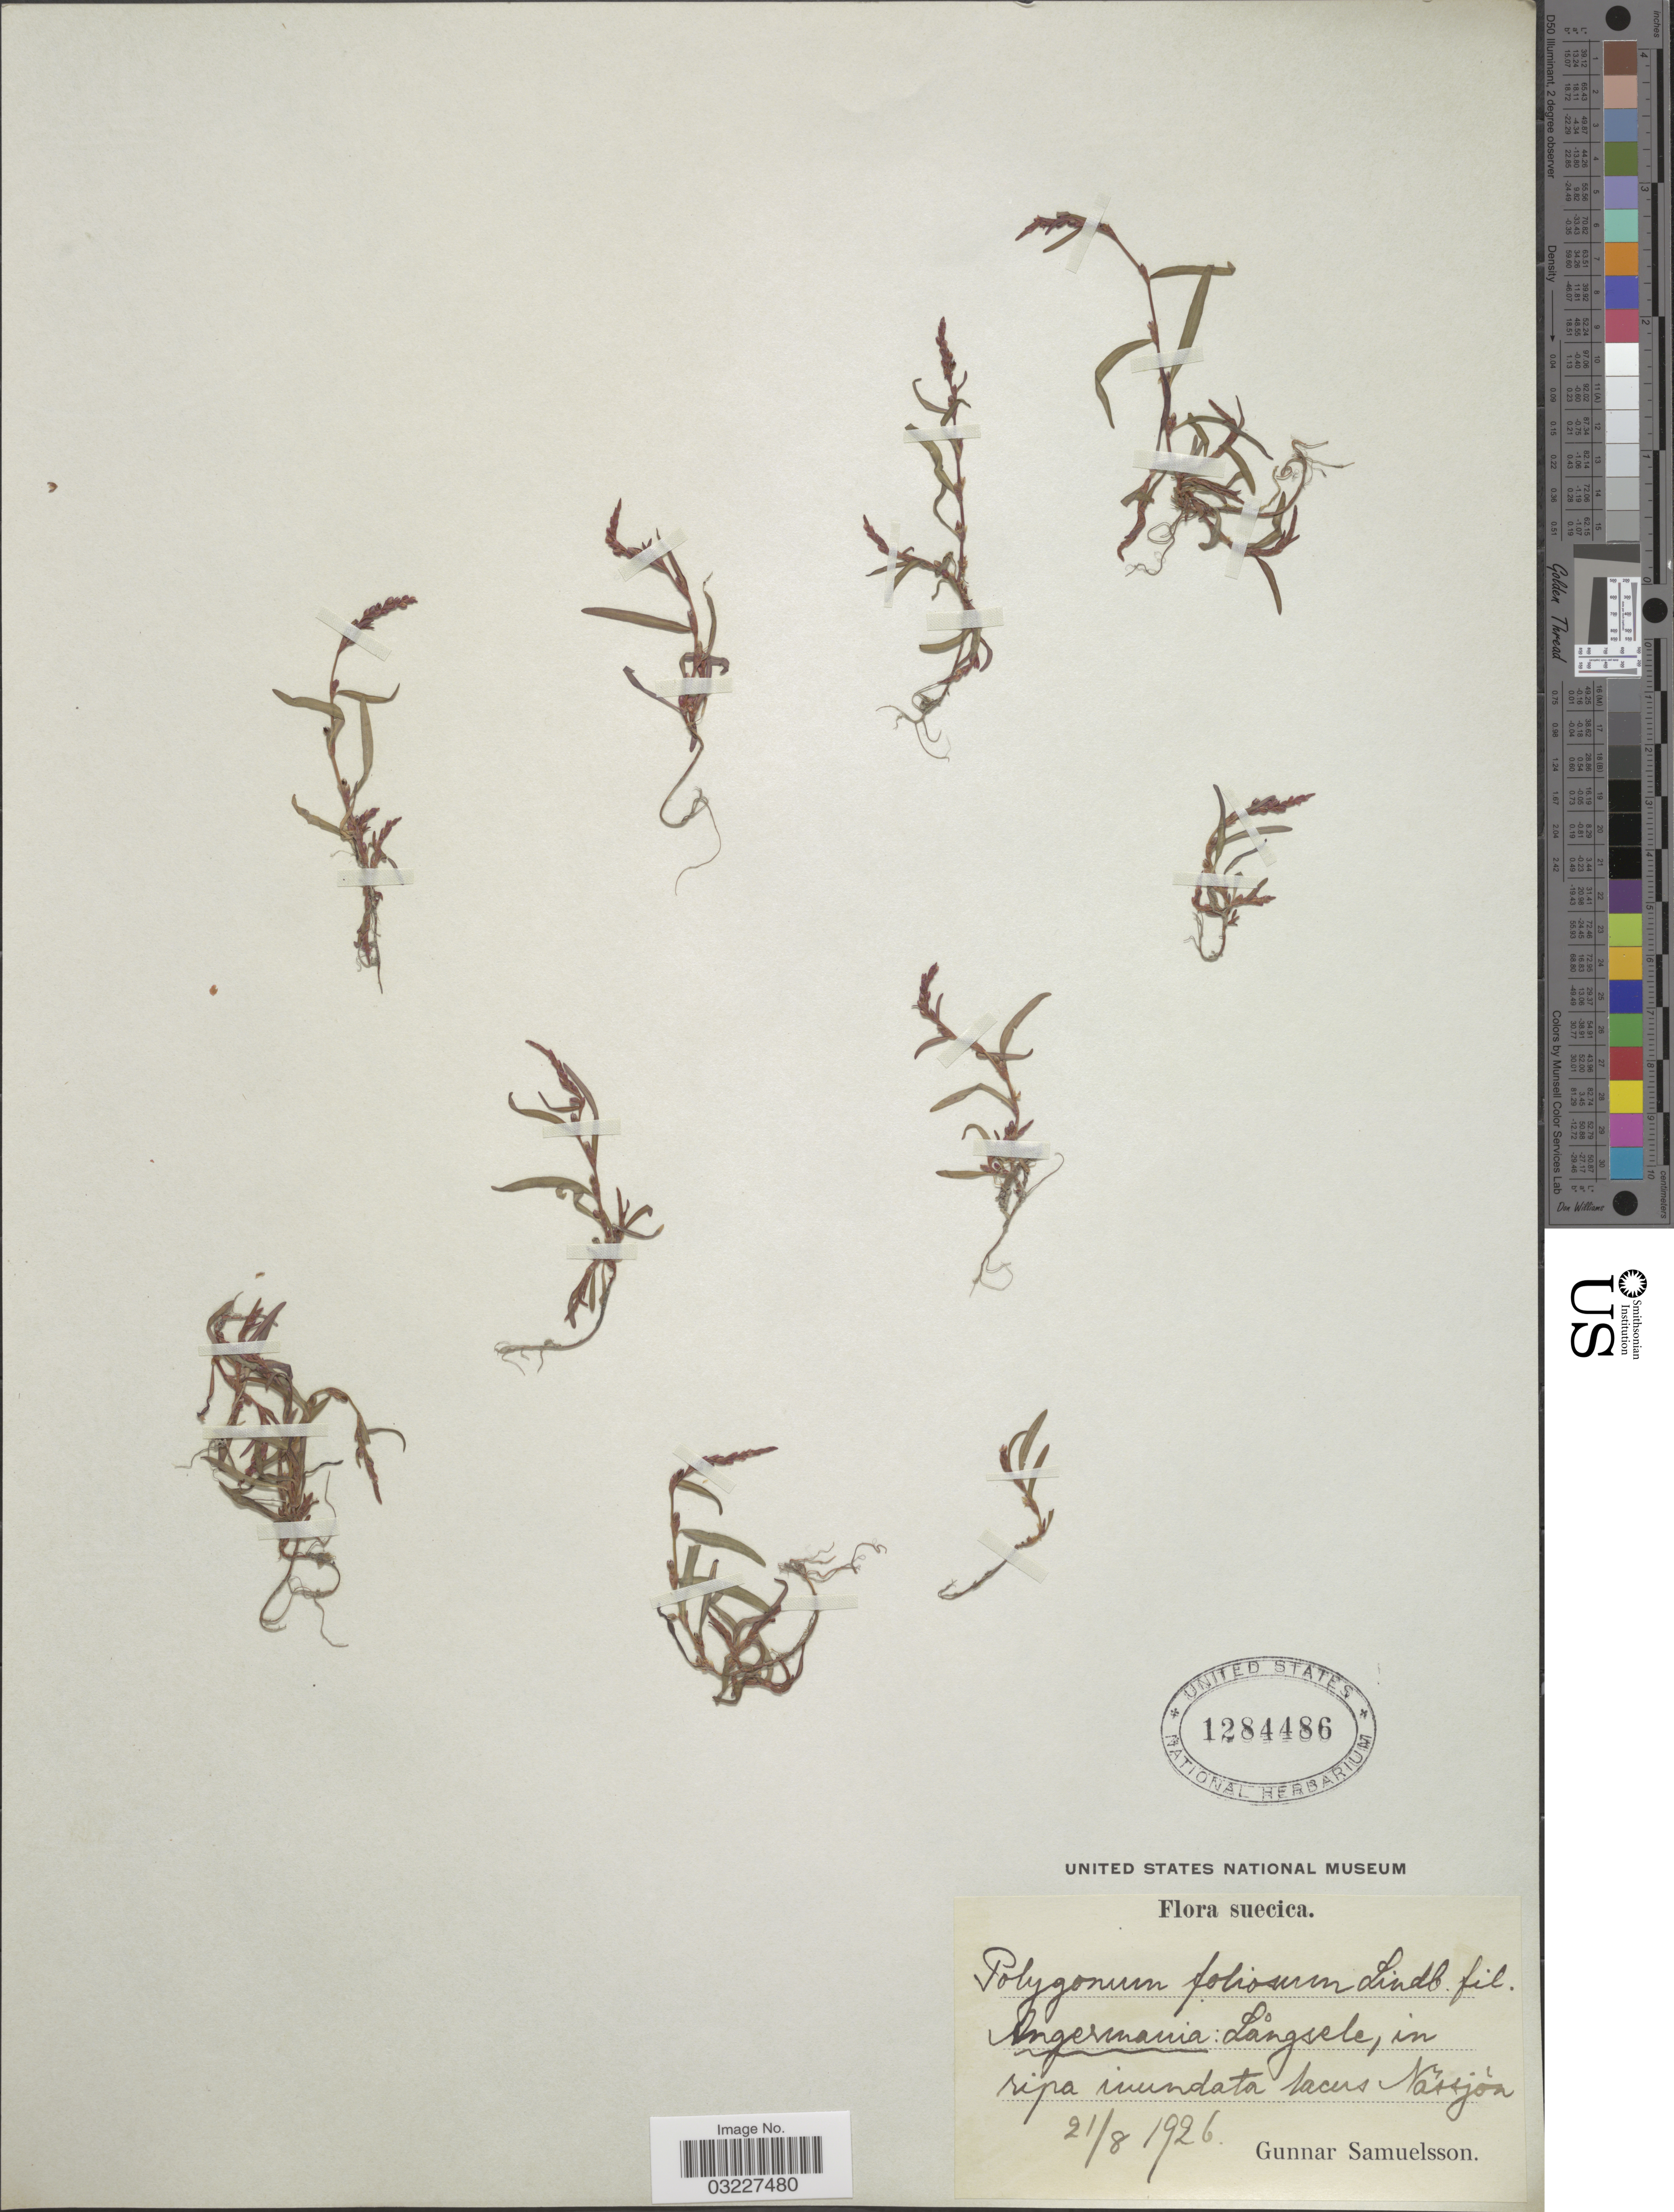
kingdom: Plantae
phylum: Tracheophyta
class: Magnoliopsida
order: Caryophyllales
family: Polygonaceae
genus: Polygonum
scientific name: Polygonum foliosum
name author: H. Lindb.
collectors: G. Samuelsson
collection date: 1926-08-21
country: Sweden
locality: Suecica. Angermania: Långsele, in ripa inundata lacus Nässjön.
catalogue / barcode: US 1284486